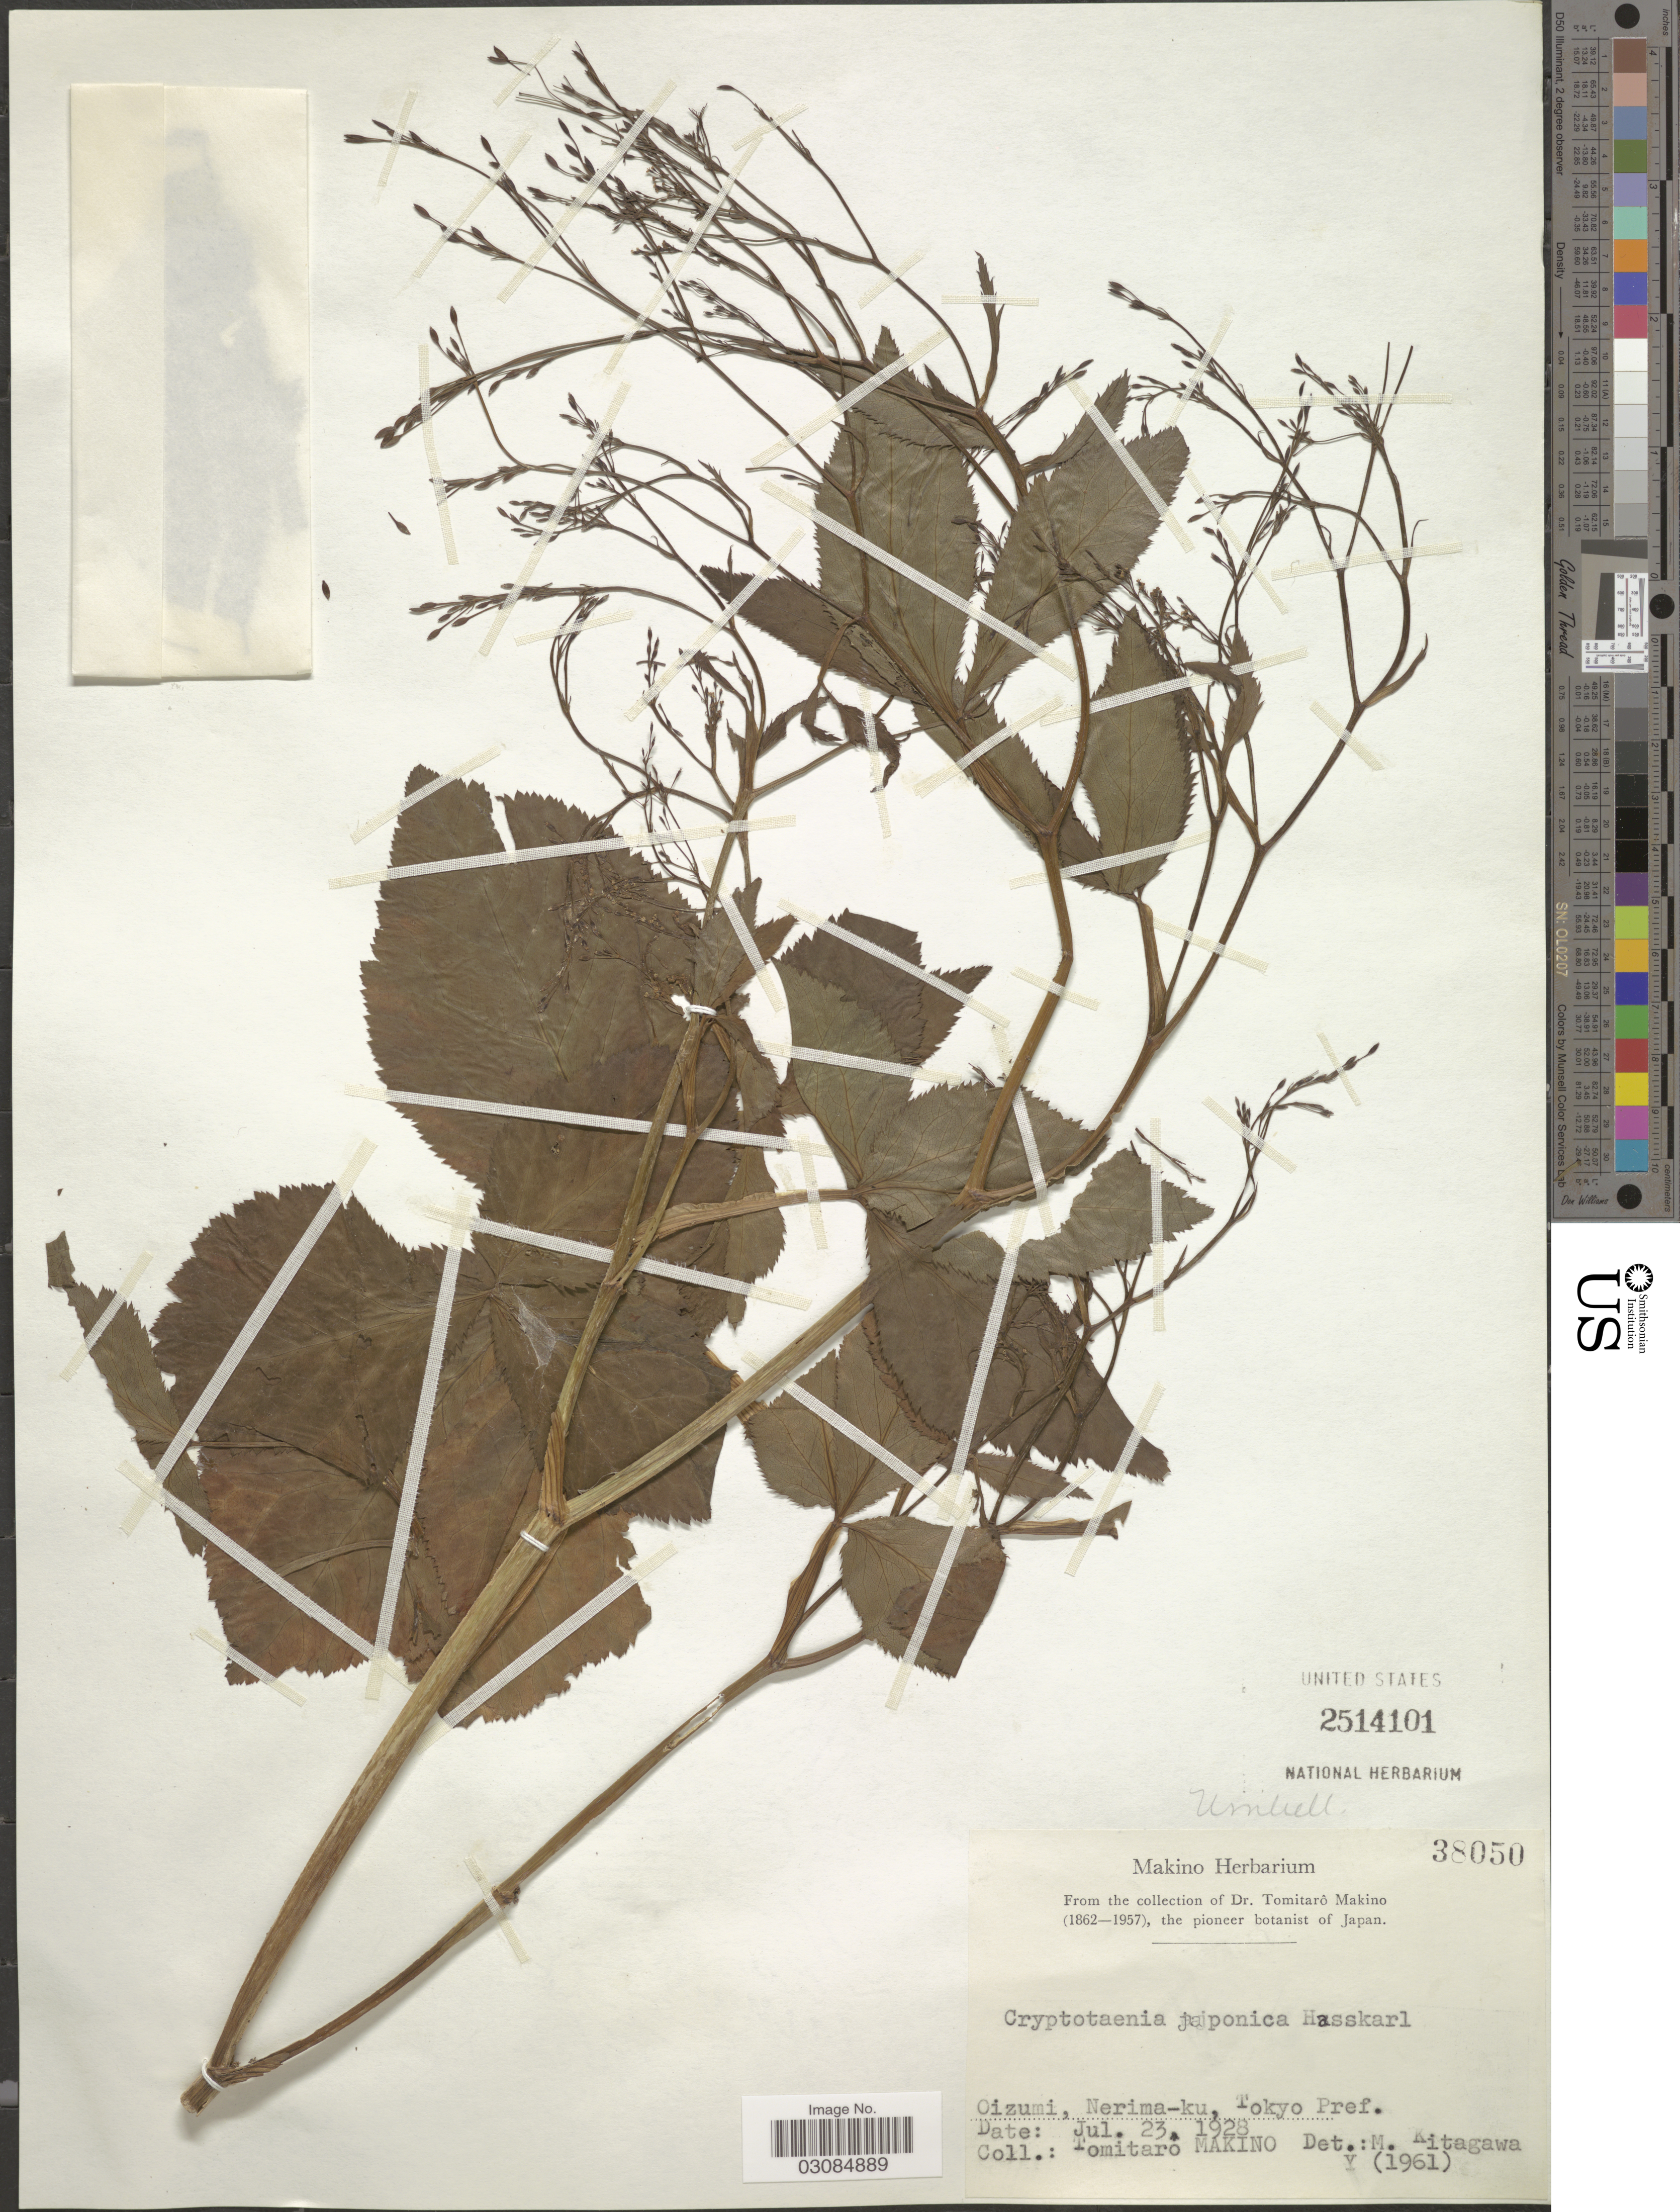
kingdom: Plantae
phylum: Tracheophyta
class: Magnoliopsida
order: Apiales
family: Apiaceae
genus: Cryptotaenia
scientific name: Cryptotaenia 10681280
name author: Hassk.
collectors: T. Makino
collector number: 38050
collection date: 1928-07-23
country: Japan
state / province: Tokyo, Federal City of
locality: Oizumi, Nerima-ku, Tokyo Pref.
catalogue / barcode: US 2514101